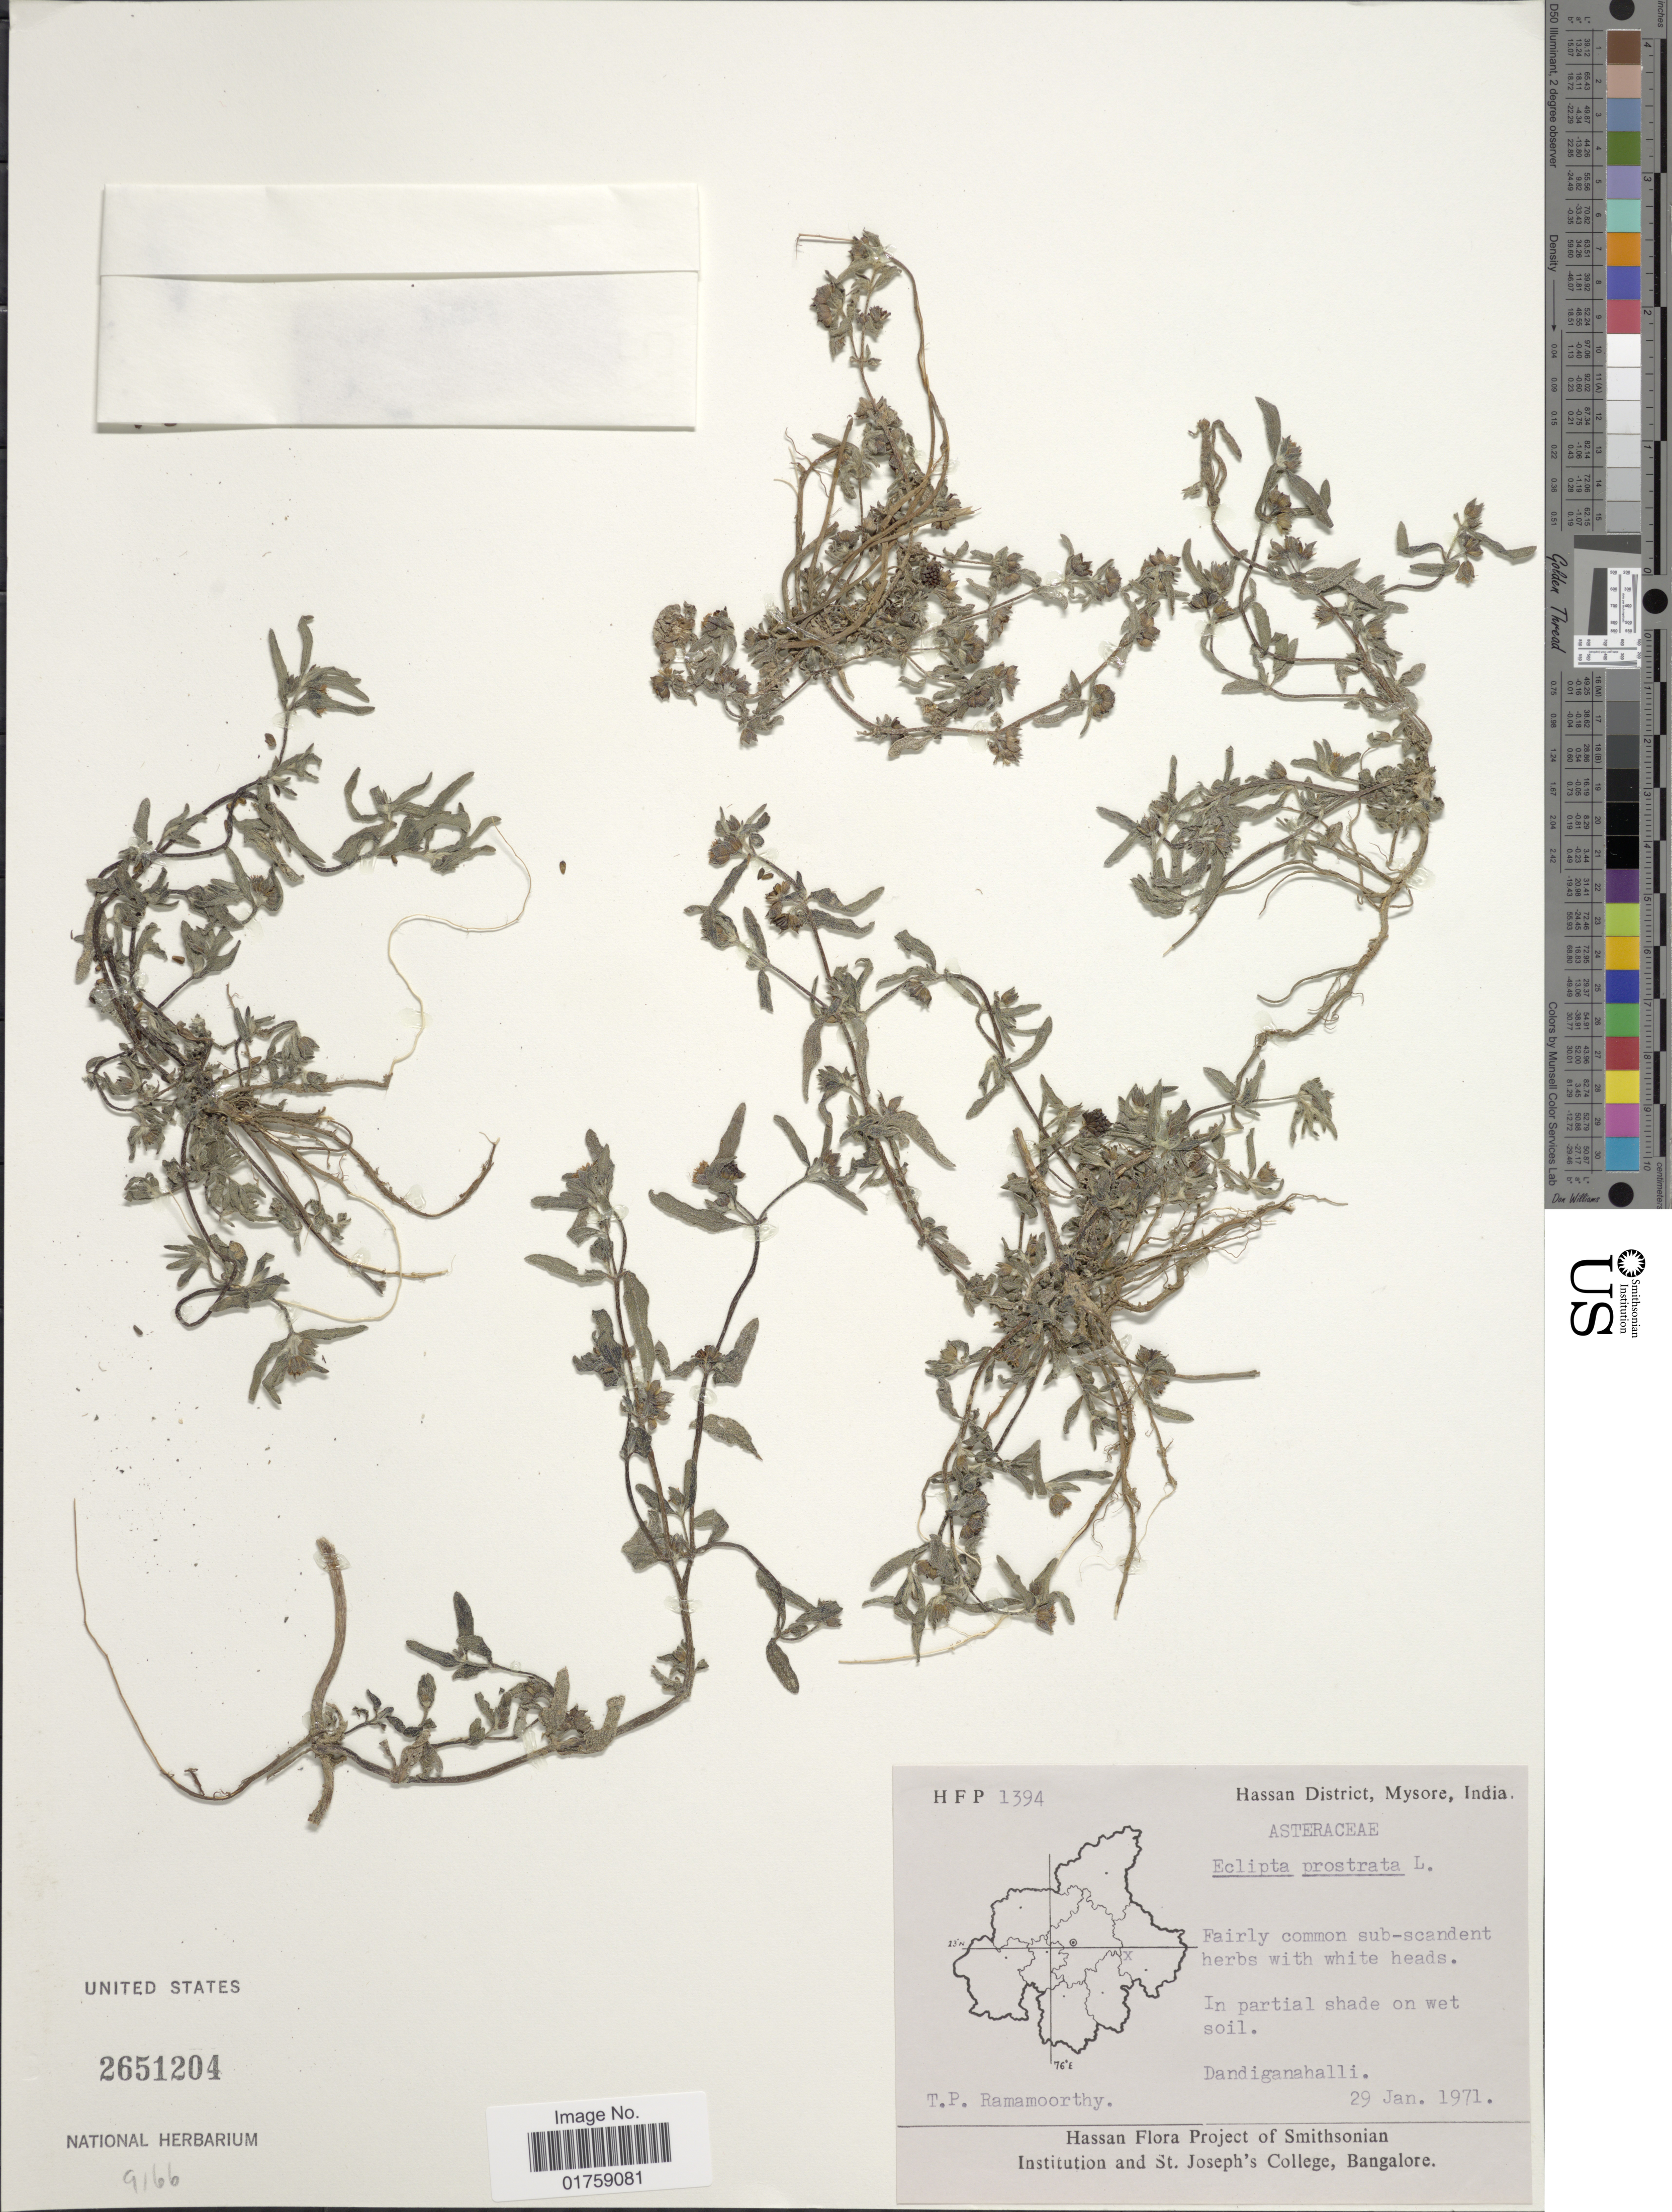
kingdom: Plantae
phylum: Tracheophyta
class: Magnoliopsida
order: Asterales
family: Asteraceae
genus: Eclipta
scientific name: Eclipta prostrata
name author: (L.) L.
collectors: T. P. Ramamoorthy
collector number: HFP 1394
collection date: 1971-01-29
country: India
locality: Hassan District, Mysore, India. Dandihanahalli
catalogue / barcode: US 2651204